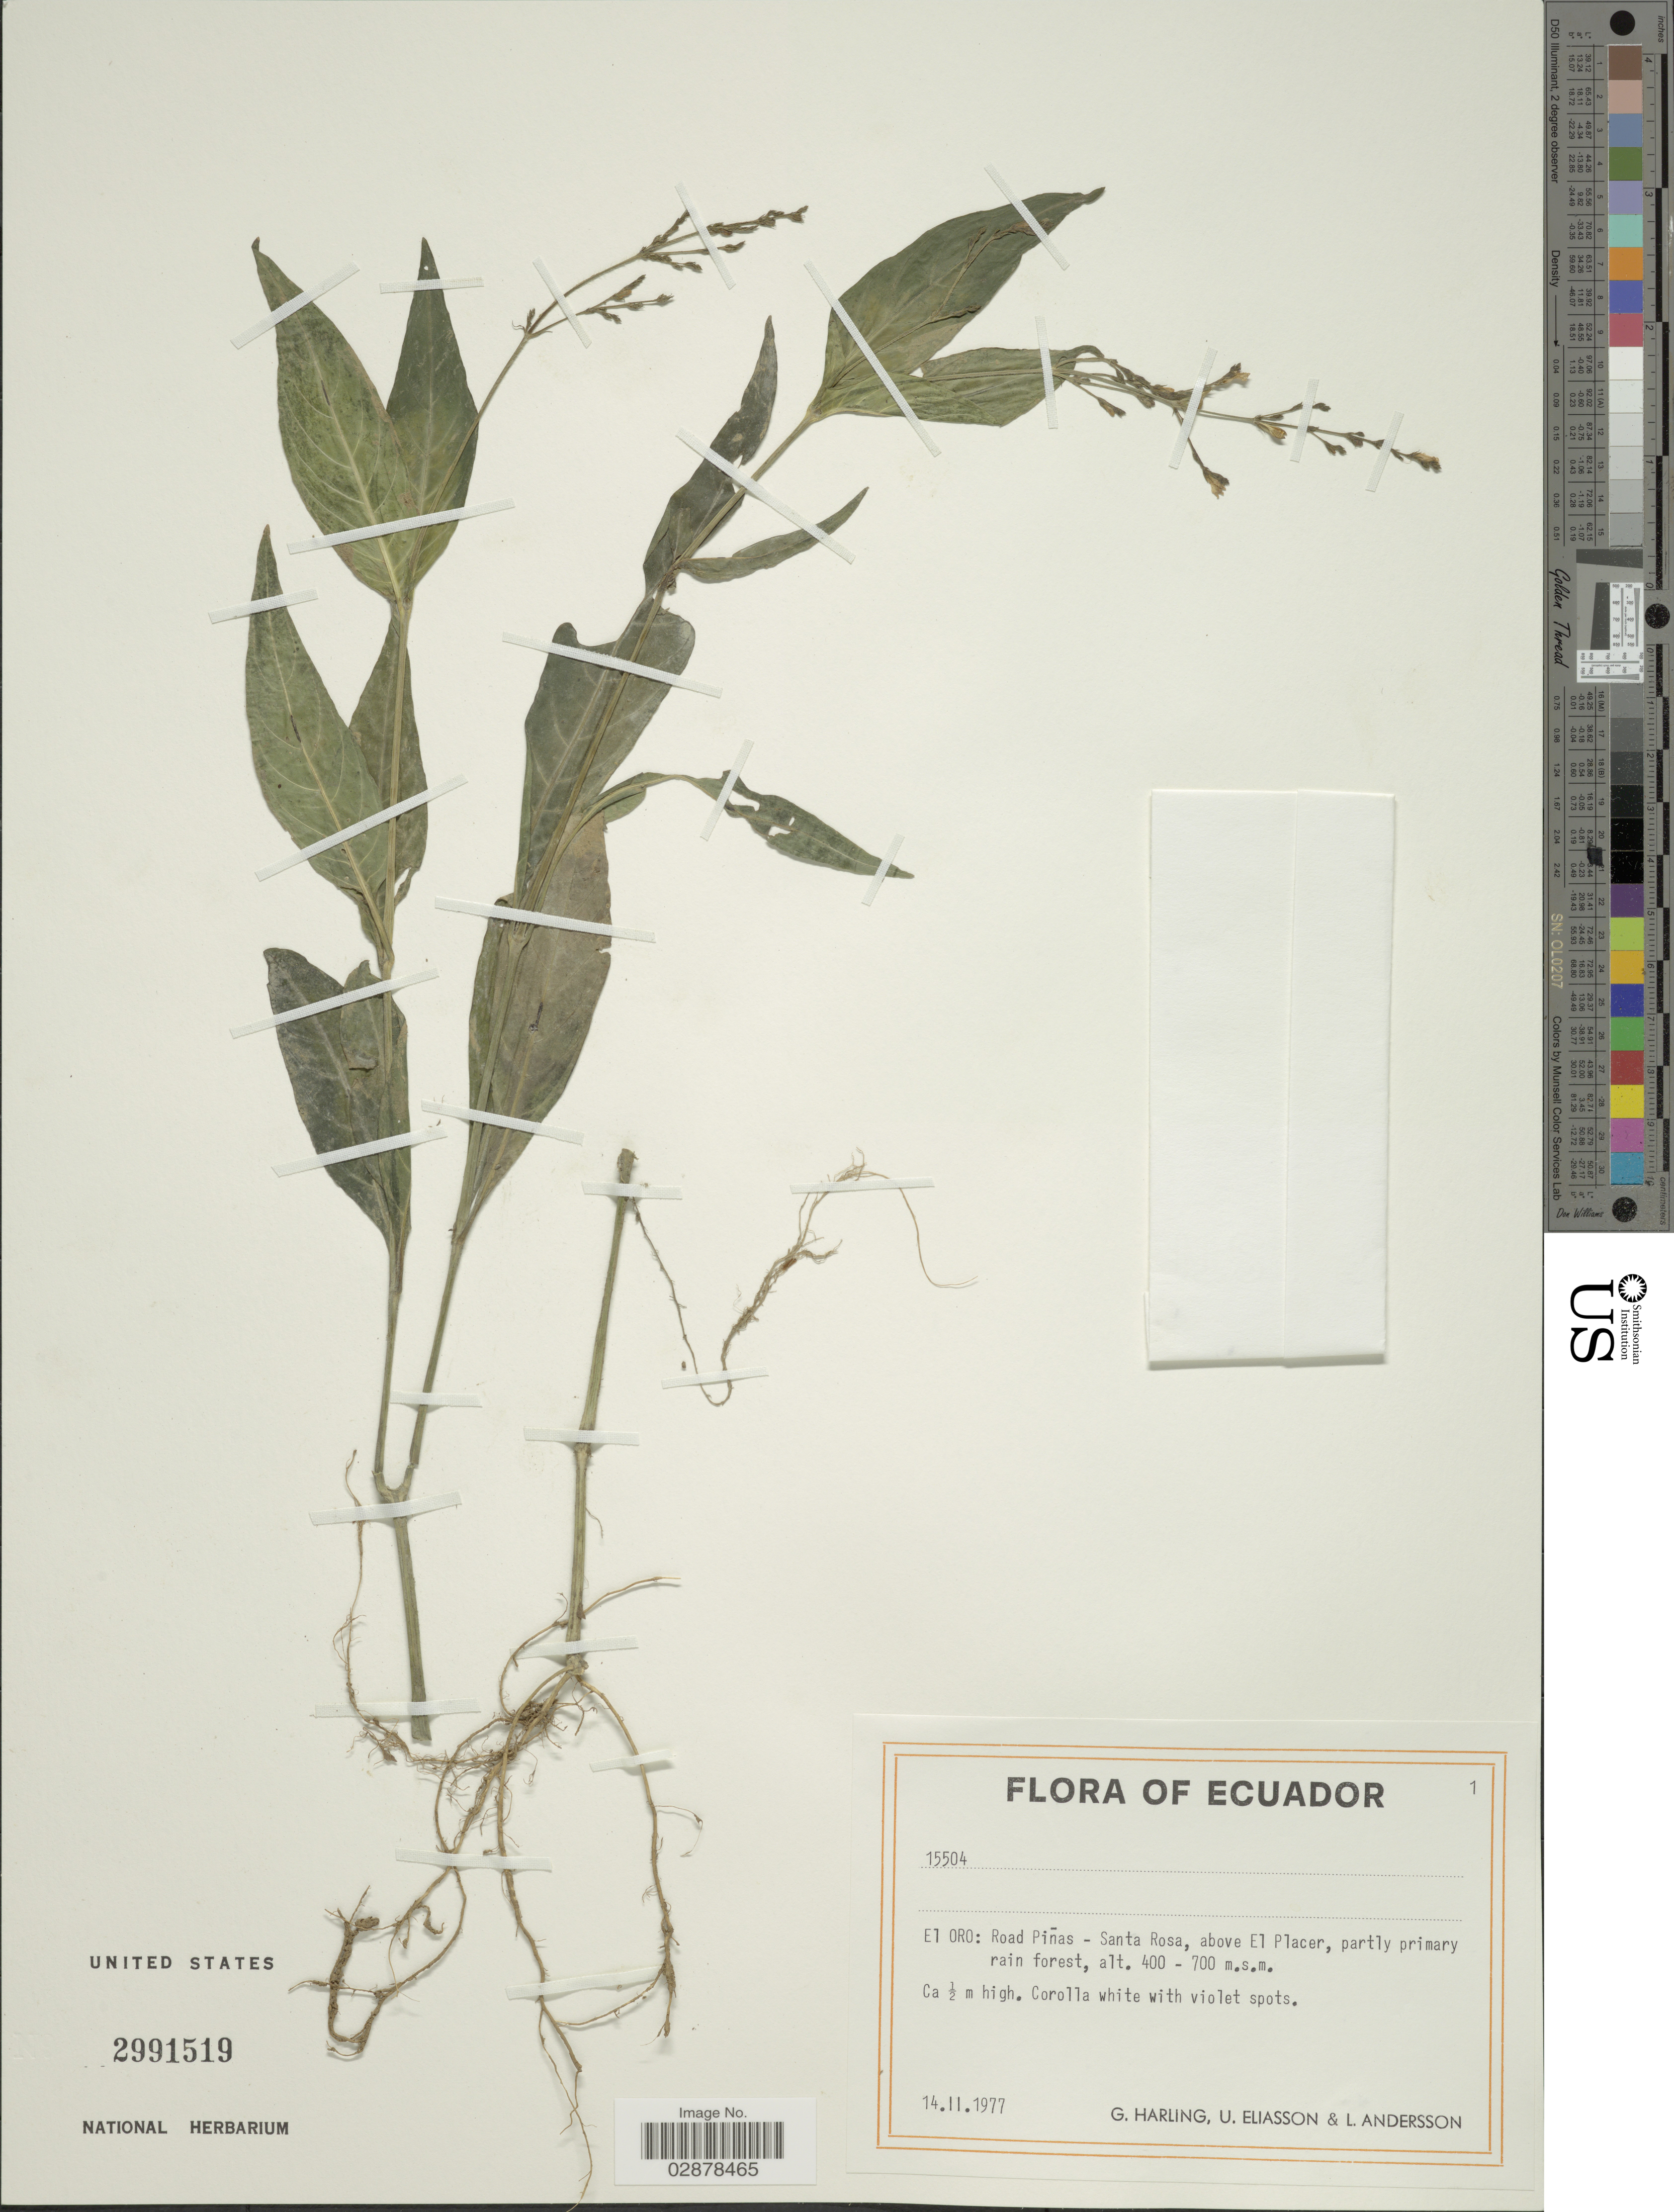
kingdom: Plantae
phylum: Tracheophyta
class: Magnoliopsida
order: Lamiales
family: Acanthaceae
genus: Justicia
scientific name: Justicia comata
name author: (L.) Lam.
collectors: G. Harling, U. Eliasson & L. Andersson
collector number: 15504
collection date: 1977-02-14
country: Ecuador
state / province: El Oro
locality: Road Piñas - Santa Rosa, above El Placeer, partly primary rain forest.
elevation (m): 400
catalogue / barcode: US 2991519